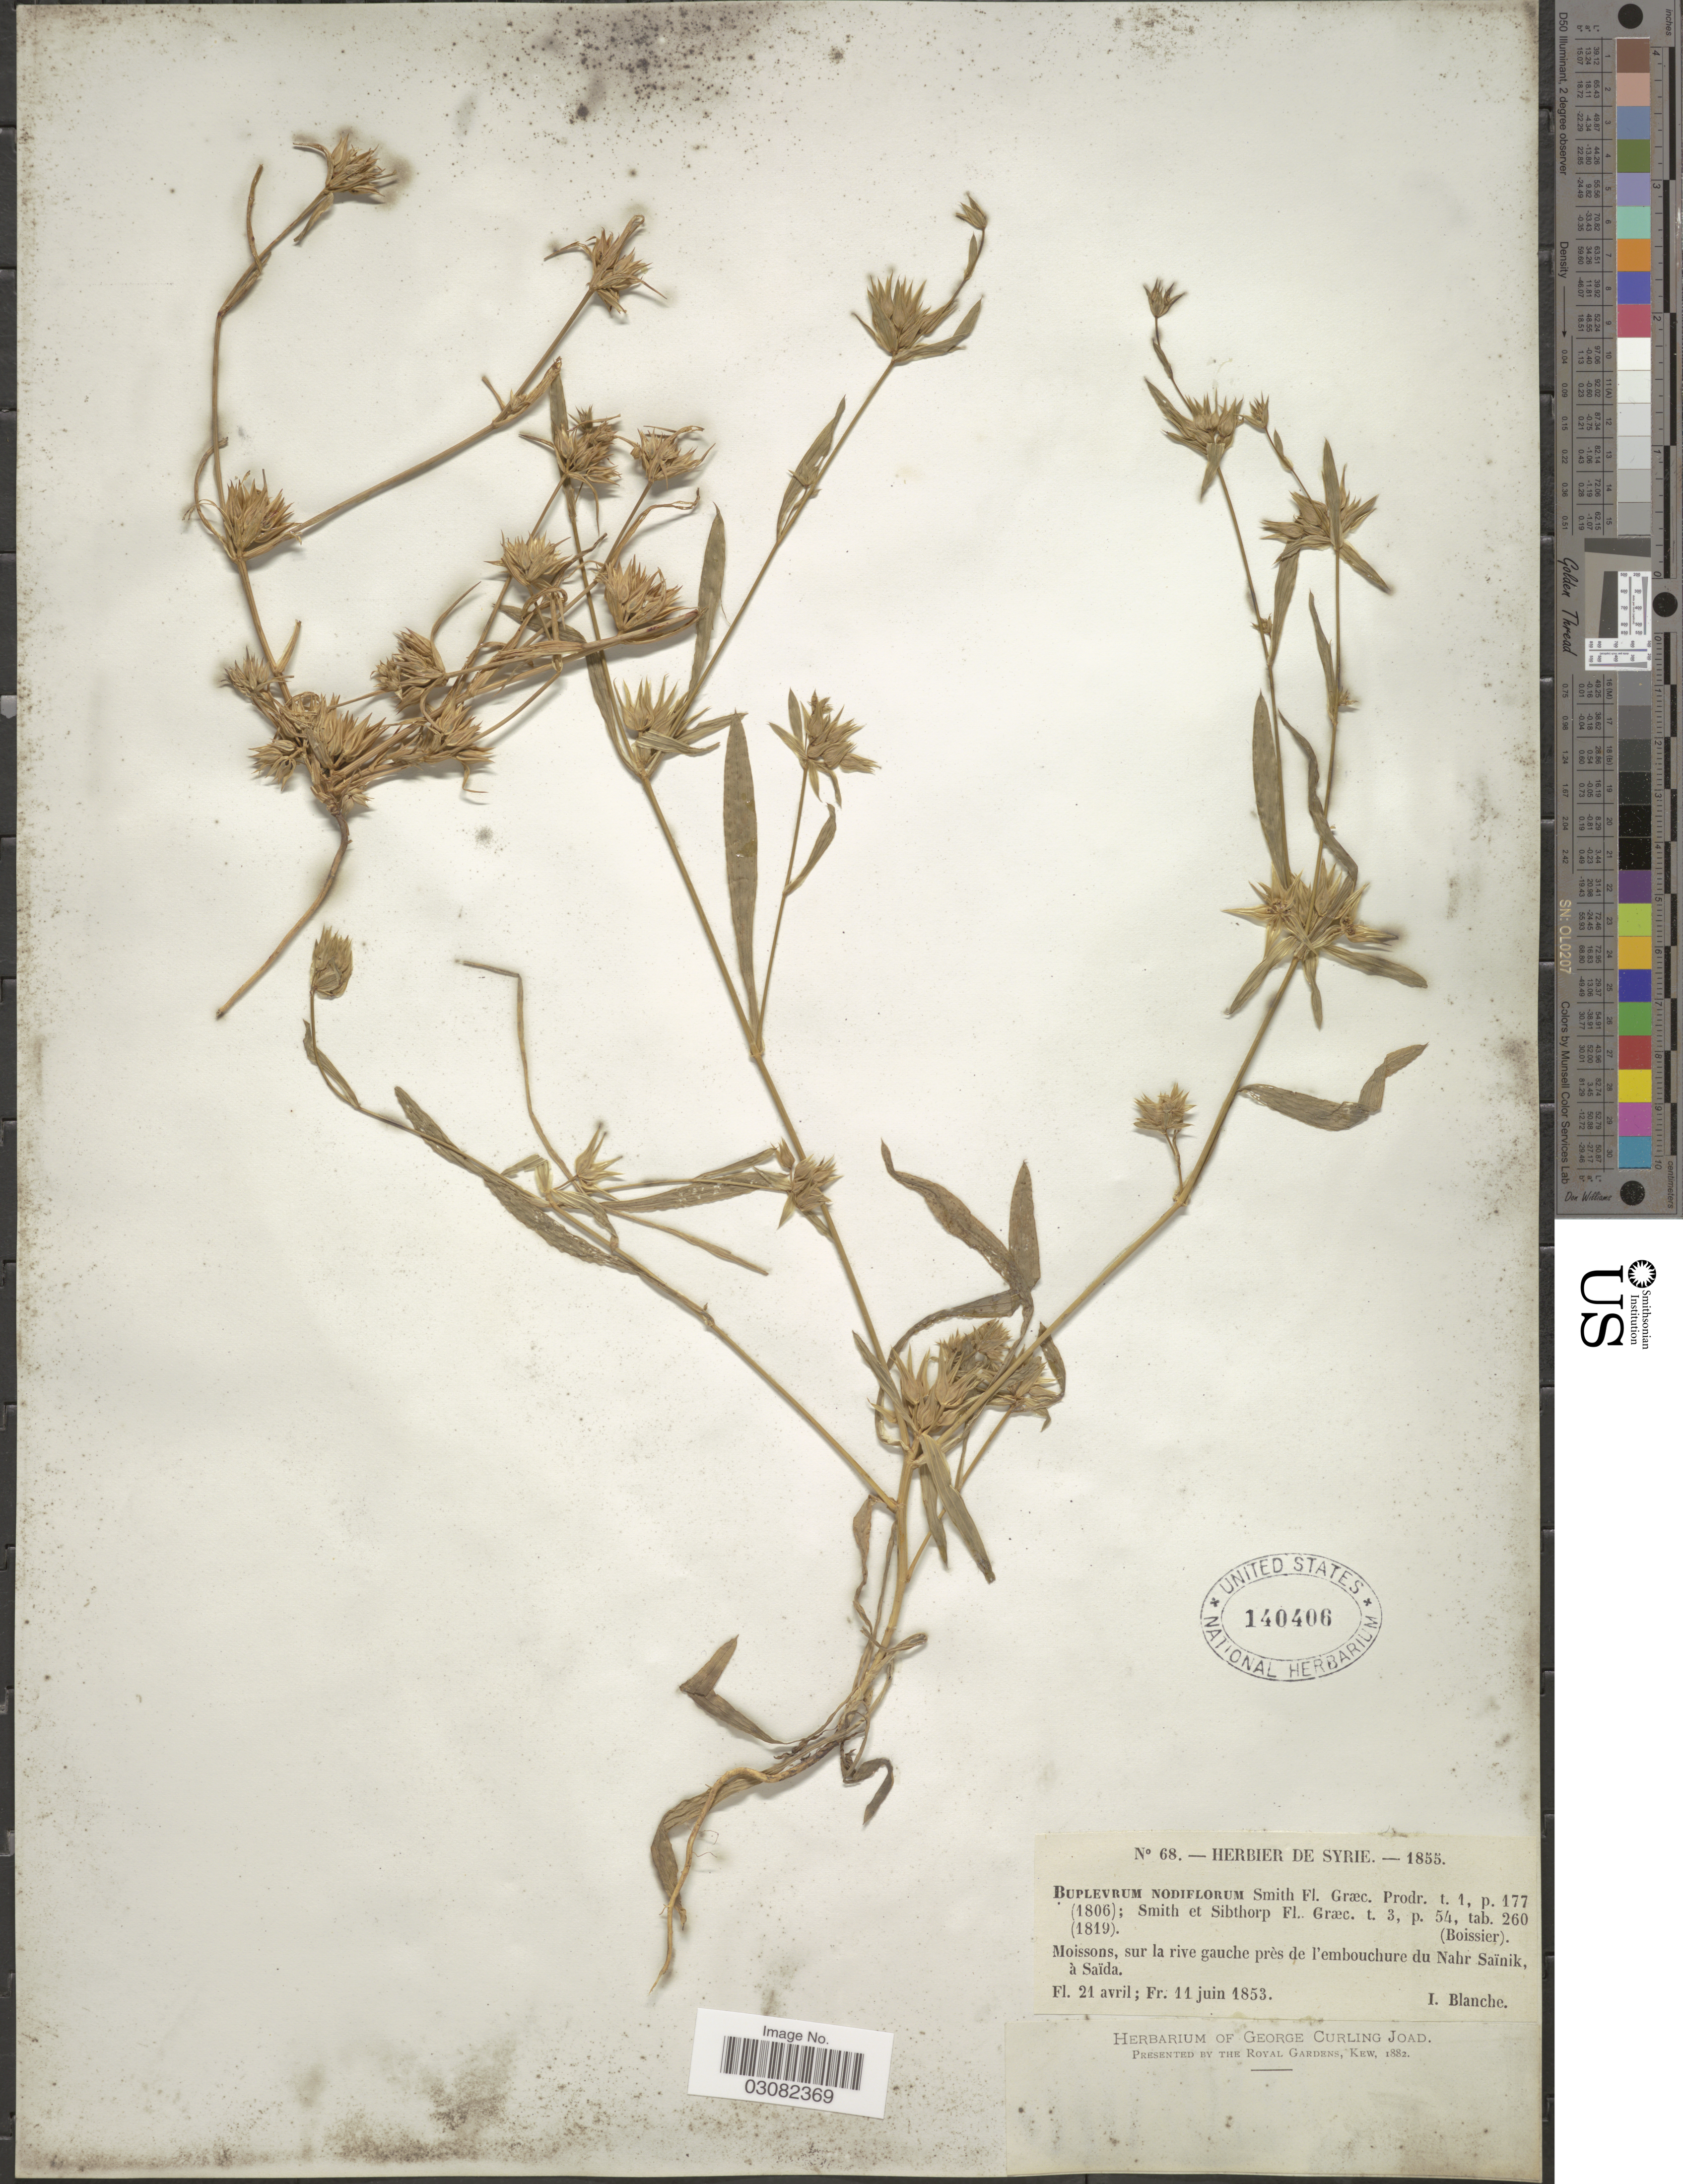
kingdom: Plantae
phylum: Tracheophyta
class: Magnoliopsida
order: Apiales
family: Apiaceae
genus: Bupleurum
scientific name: Bupleurum nodiflorum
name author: Sibth. & Sm.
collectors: I. Blanche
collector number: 68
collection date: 1853-04-21/1853-06-11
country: Syria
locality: Moissons, sur la rive gauche près de l'embouchure du Nahr Saïnik, à Saïda.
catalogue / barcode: US 140406